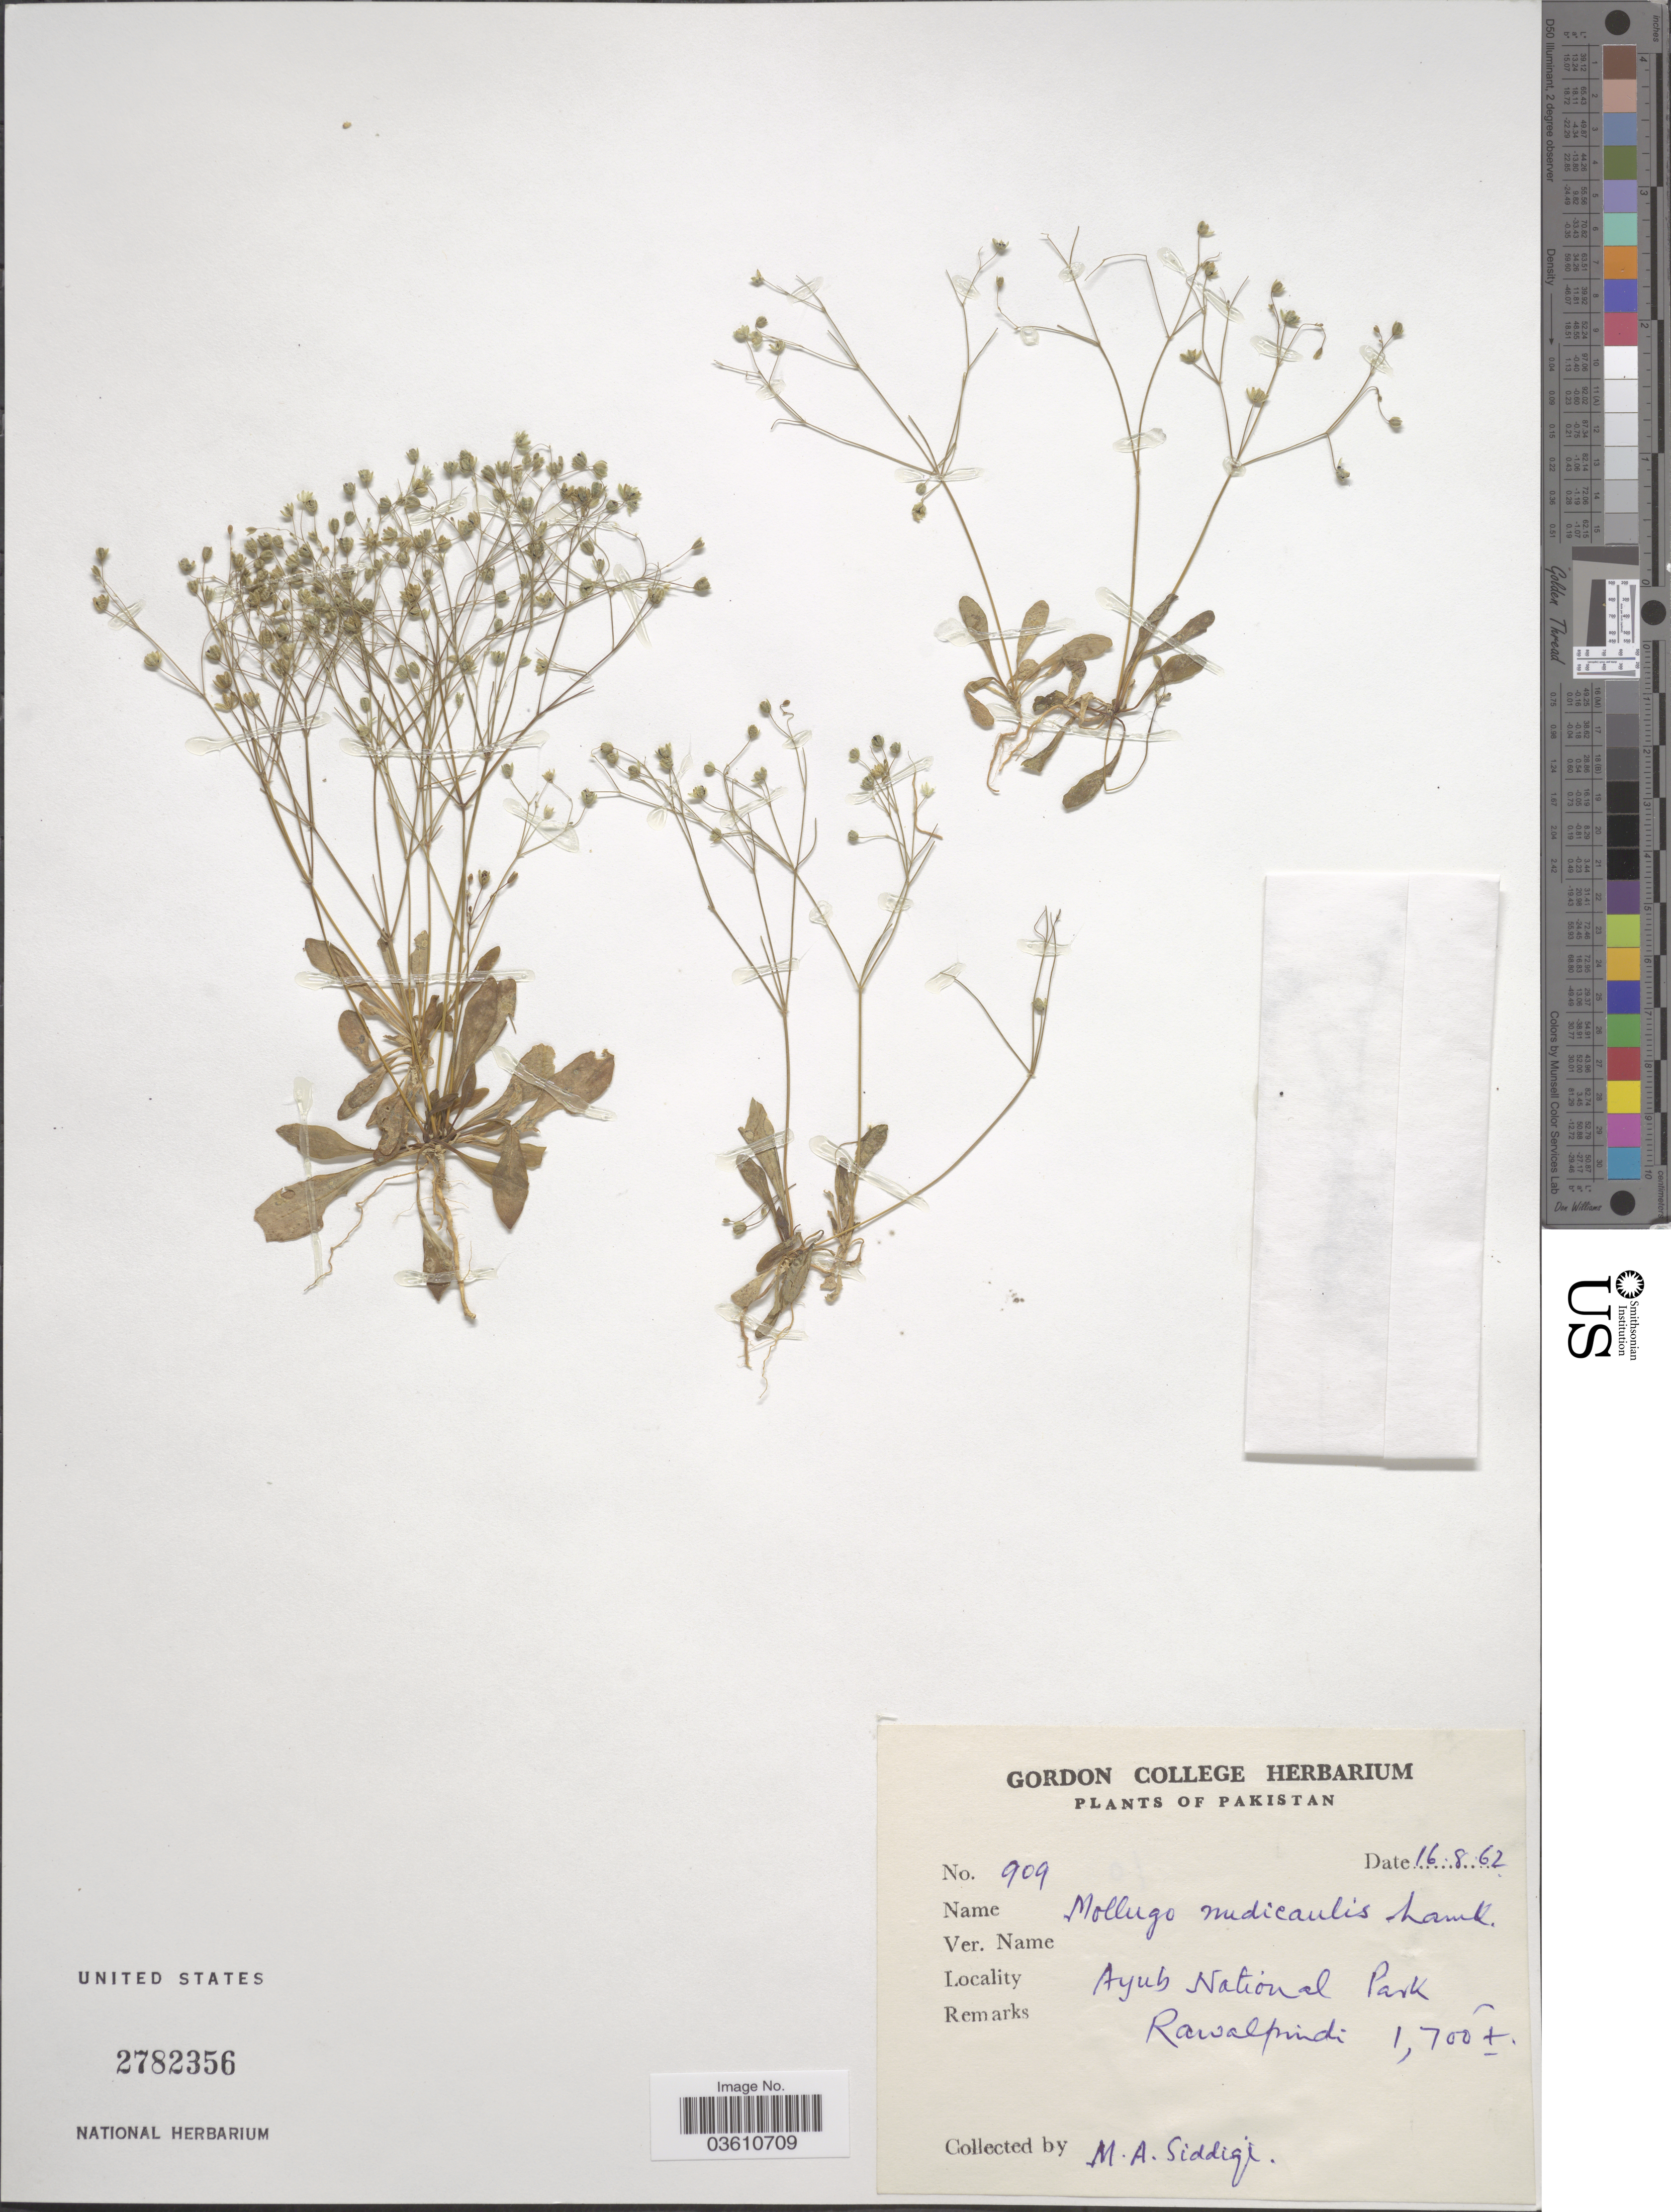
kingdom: Plantae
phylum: Tracheophyta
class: Magnoliopsida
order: Caryophyllales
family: Molluginaceae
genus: Paramollugo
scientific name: Paramollugo nudicaulis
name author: (Lam.) Thulin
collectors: M. Siddiqi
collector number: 909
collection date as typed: Transcribed d/m/y: 16/8/62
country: Pakistan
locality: Ayub National Park. Rawalpindi.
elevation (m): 518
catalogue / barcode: US 2782356